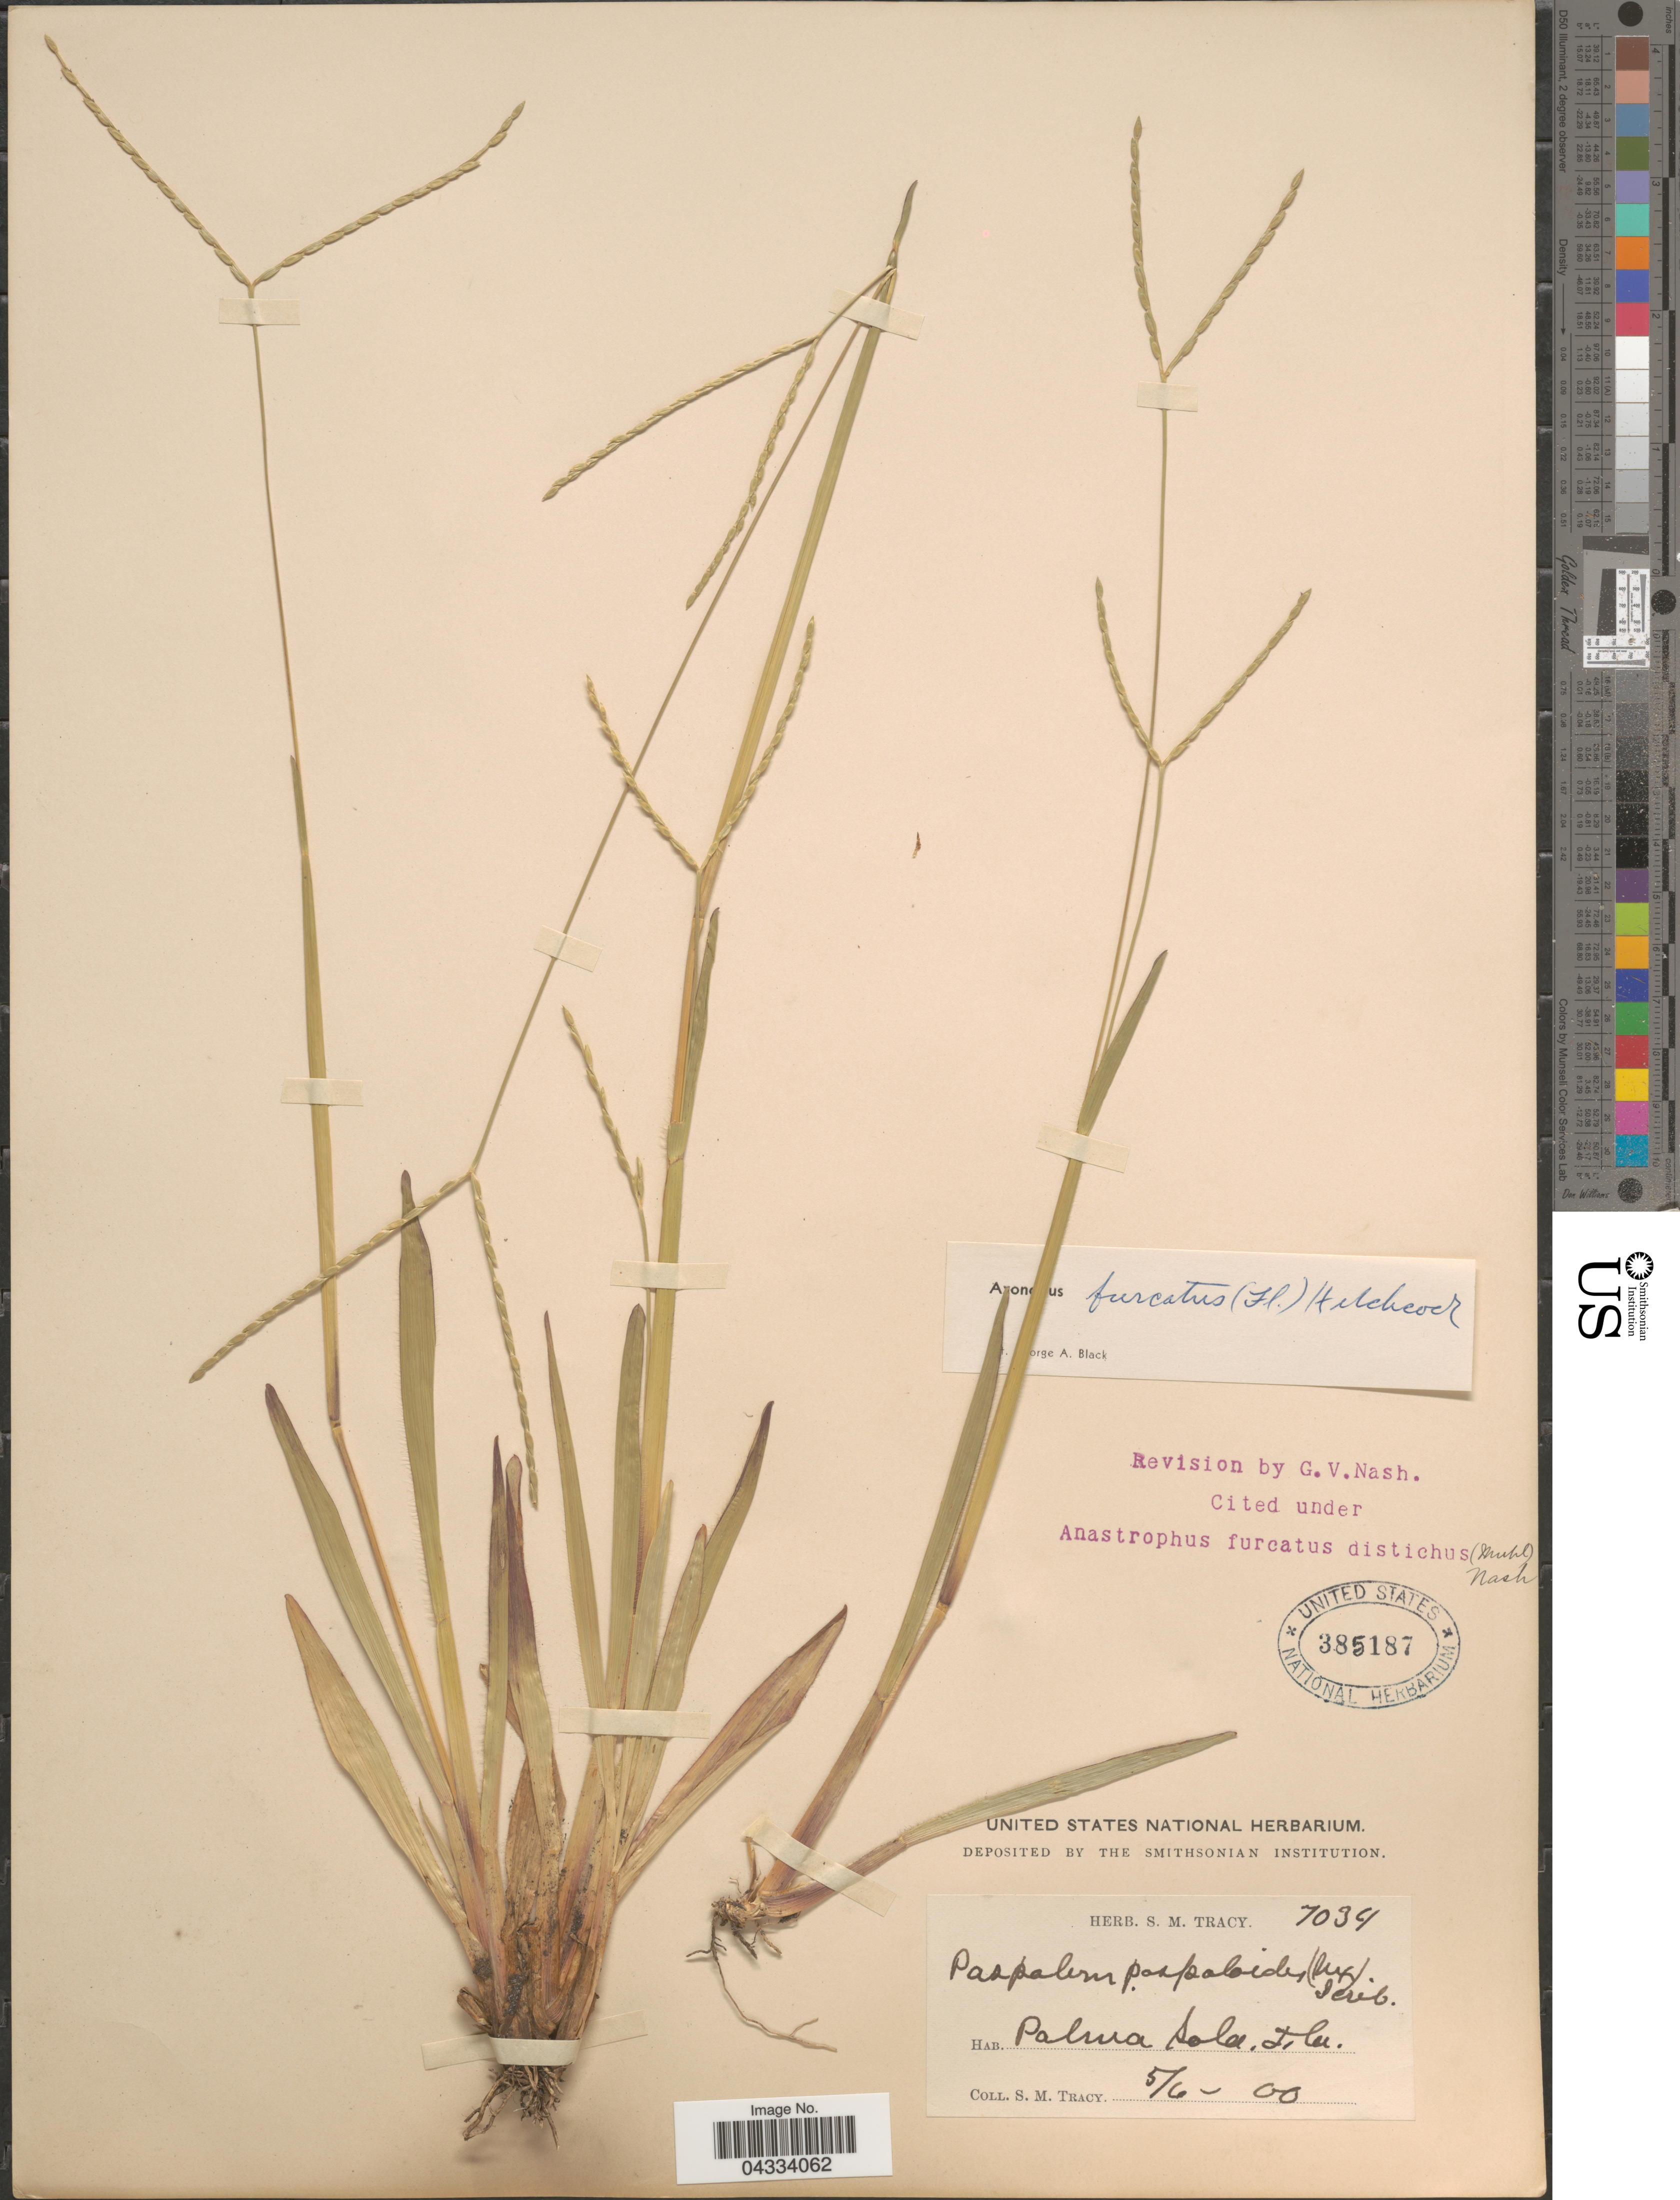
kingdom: Plantae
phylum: Tracheophyta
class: Liliopsida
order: Poales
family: Poaceae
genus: Axonopus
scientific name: Axonopus furcatus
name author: (Flüggé) Hitchc.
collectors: S. M. Tracy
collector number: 7034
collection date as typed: Transcribed d/m/y: 6/5/0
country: United States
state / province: Florida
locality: Palma Sola.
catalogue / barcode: US 385187